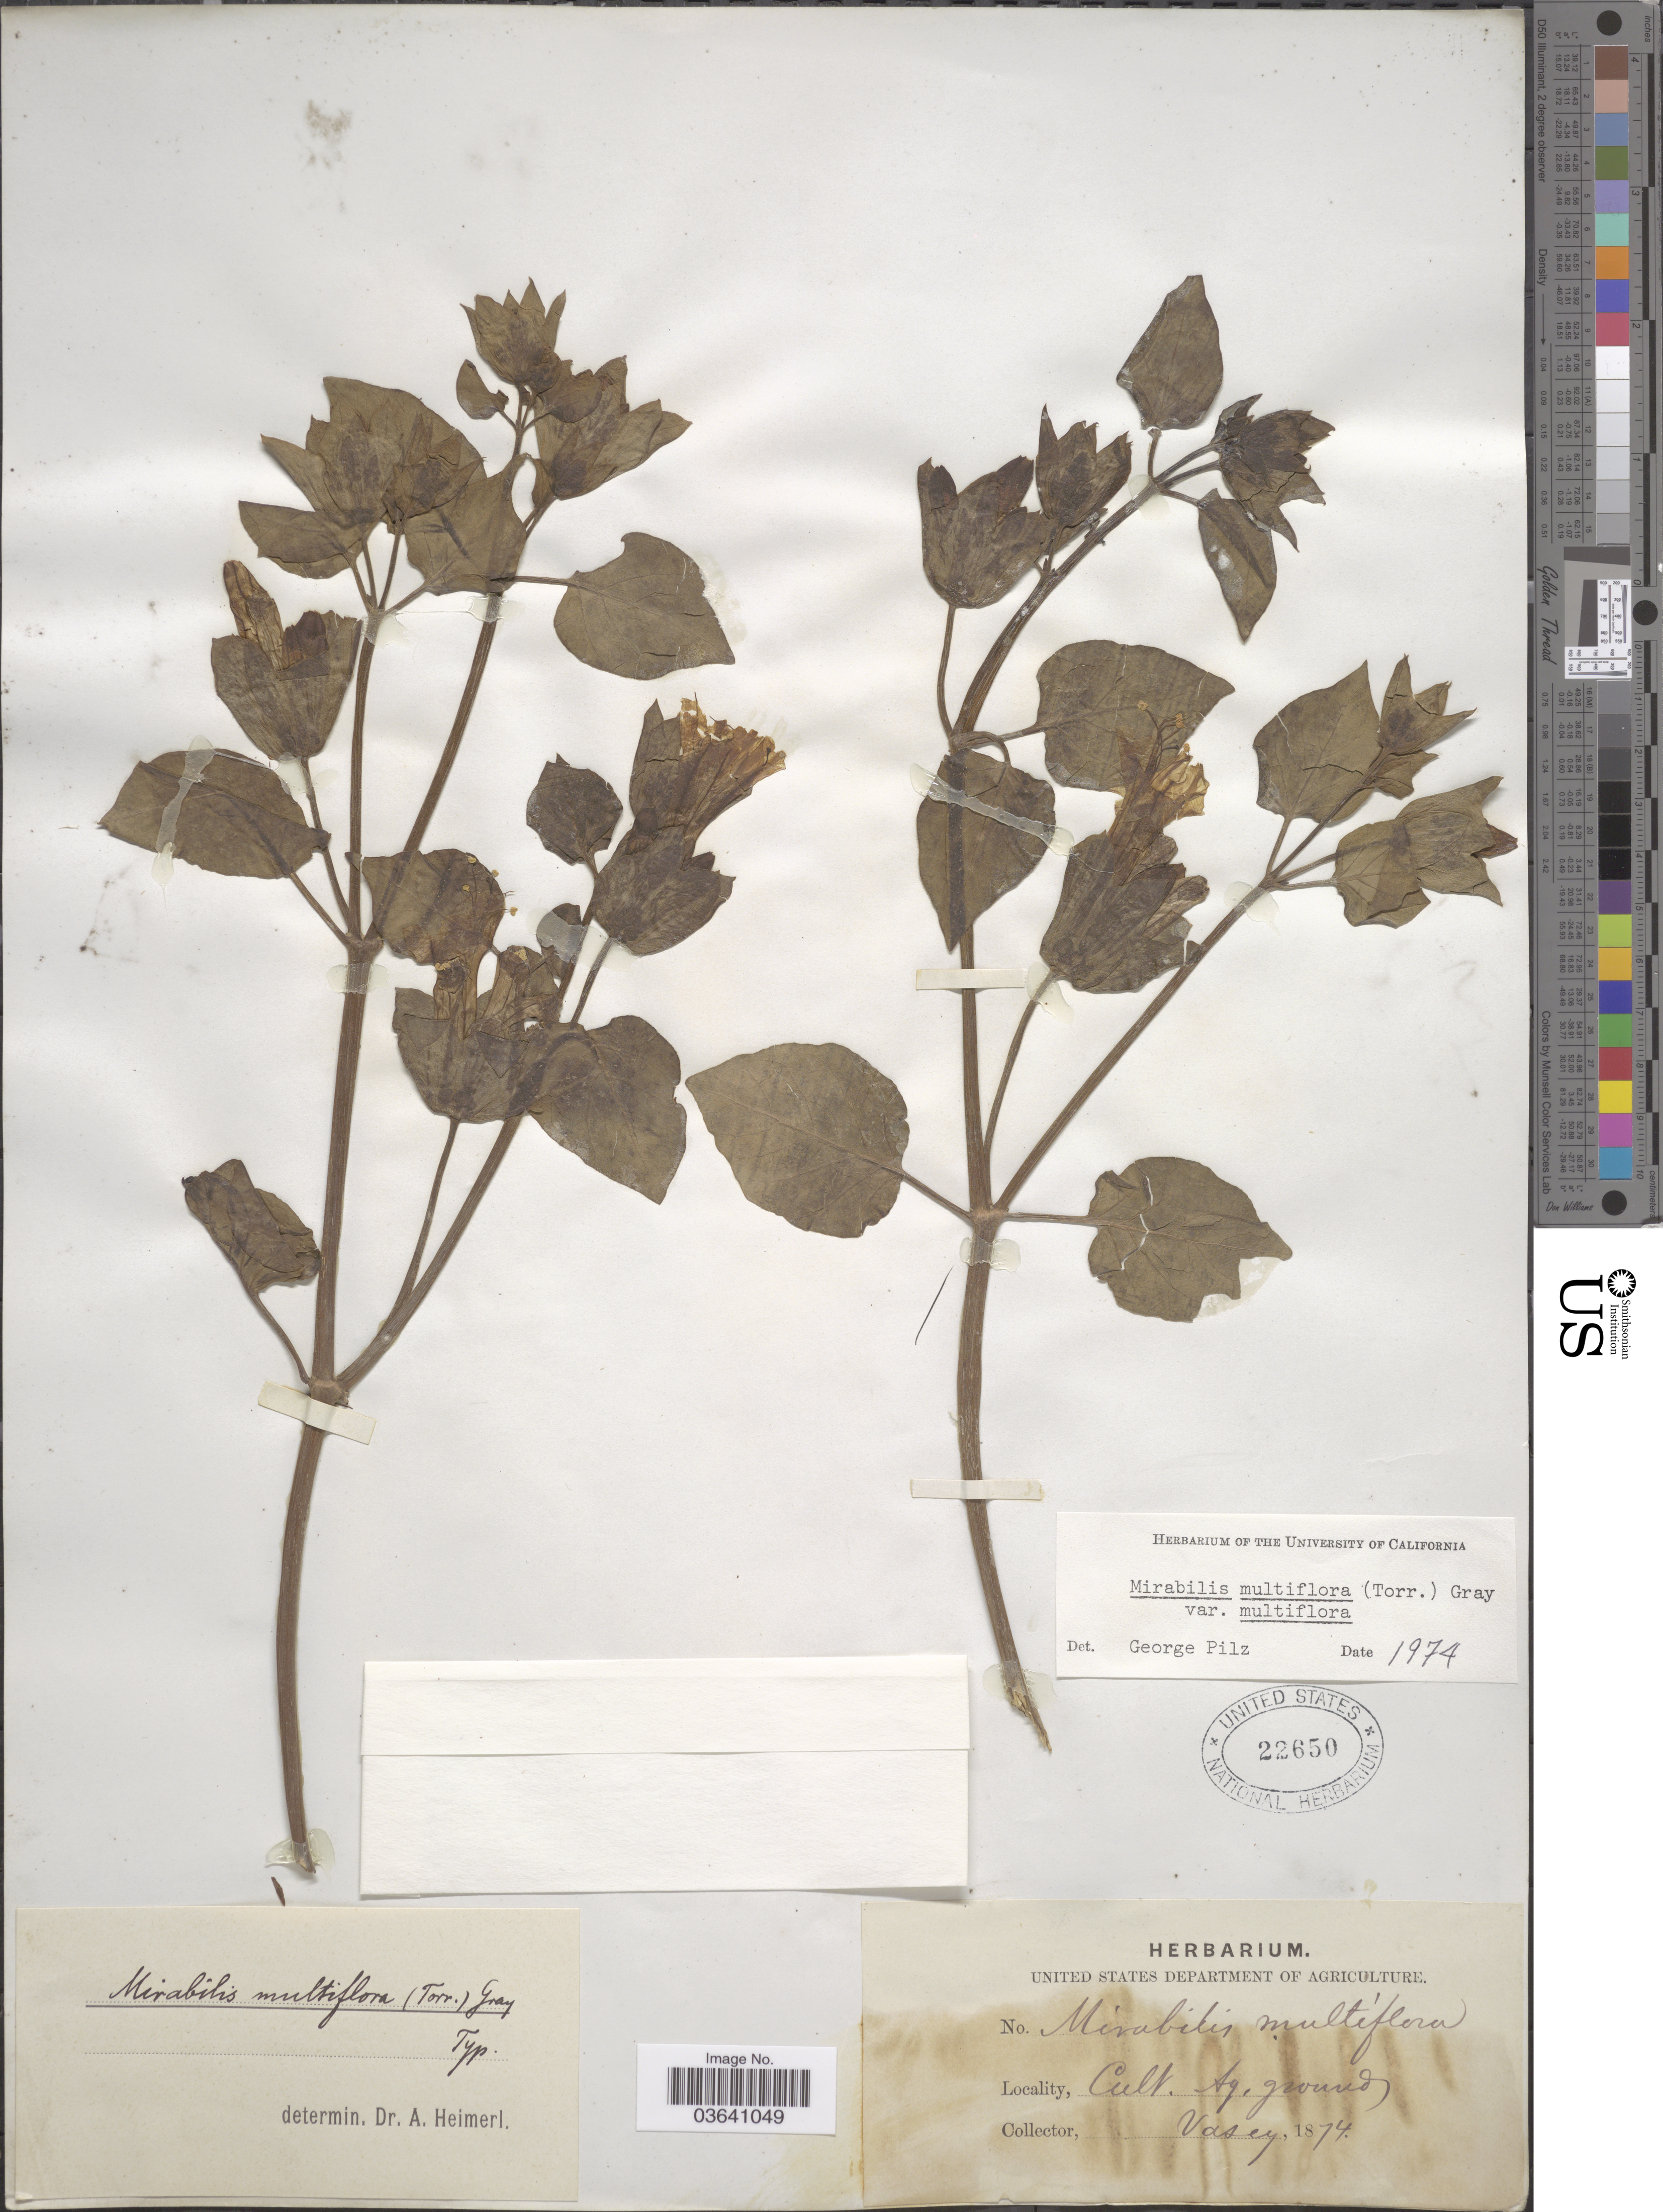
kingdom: Plantae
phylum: Tracheophyta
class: Magnoliopsida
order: Caryophyllales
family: Nyctaginaceae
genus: Mirabilis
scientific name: Mirabilis multiflora var. multiflora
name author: (Torr.) A. Gray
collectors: Vasey, --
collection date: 1874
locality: Cult. Ag. grounds.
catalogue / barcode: US 22650